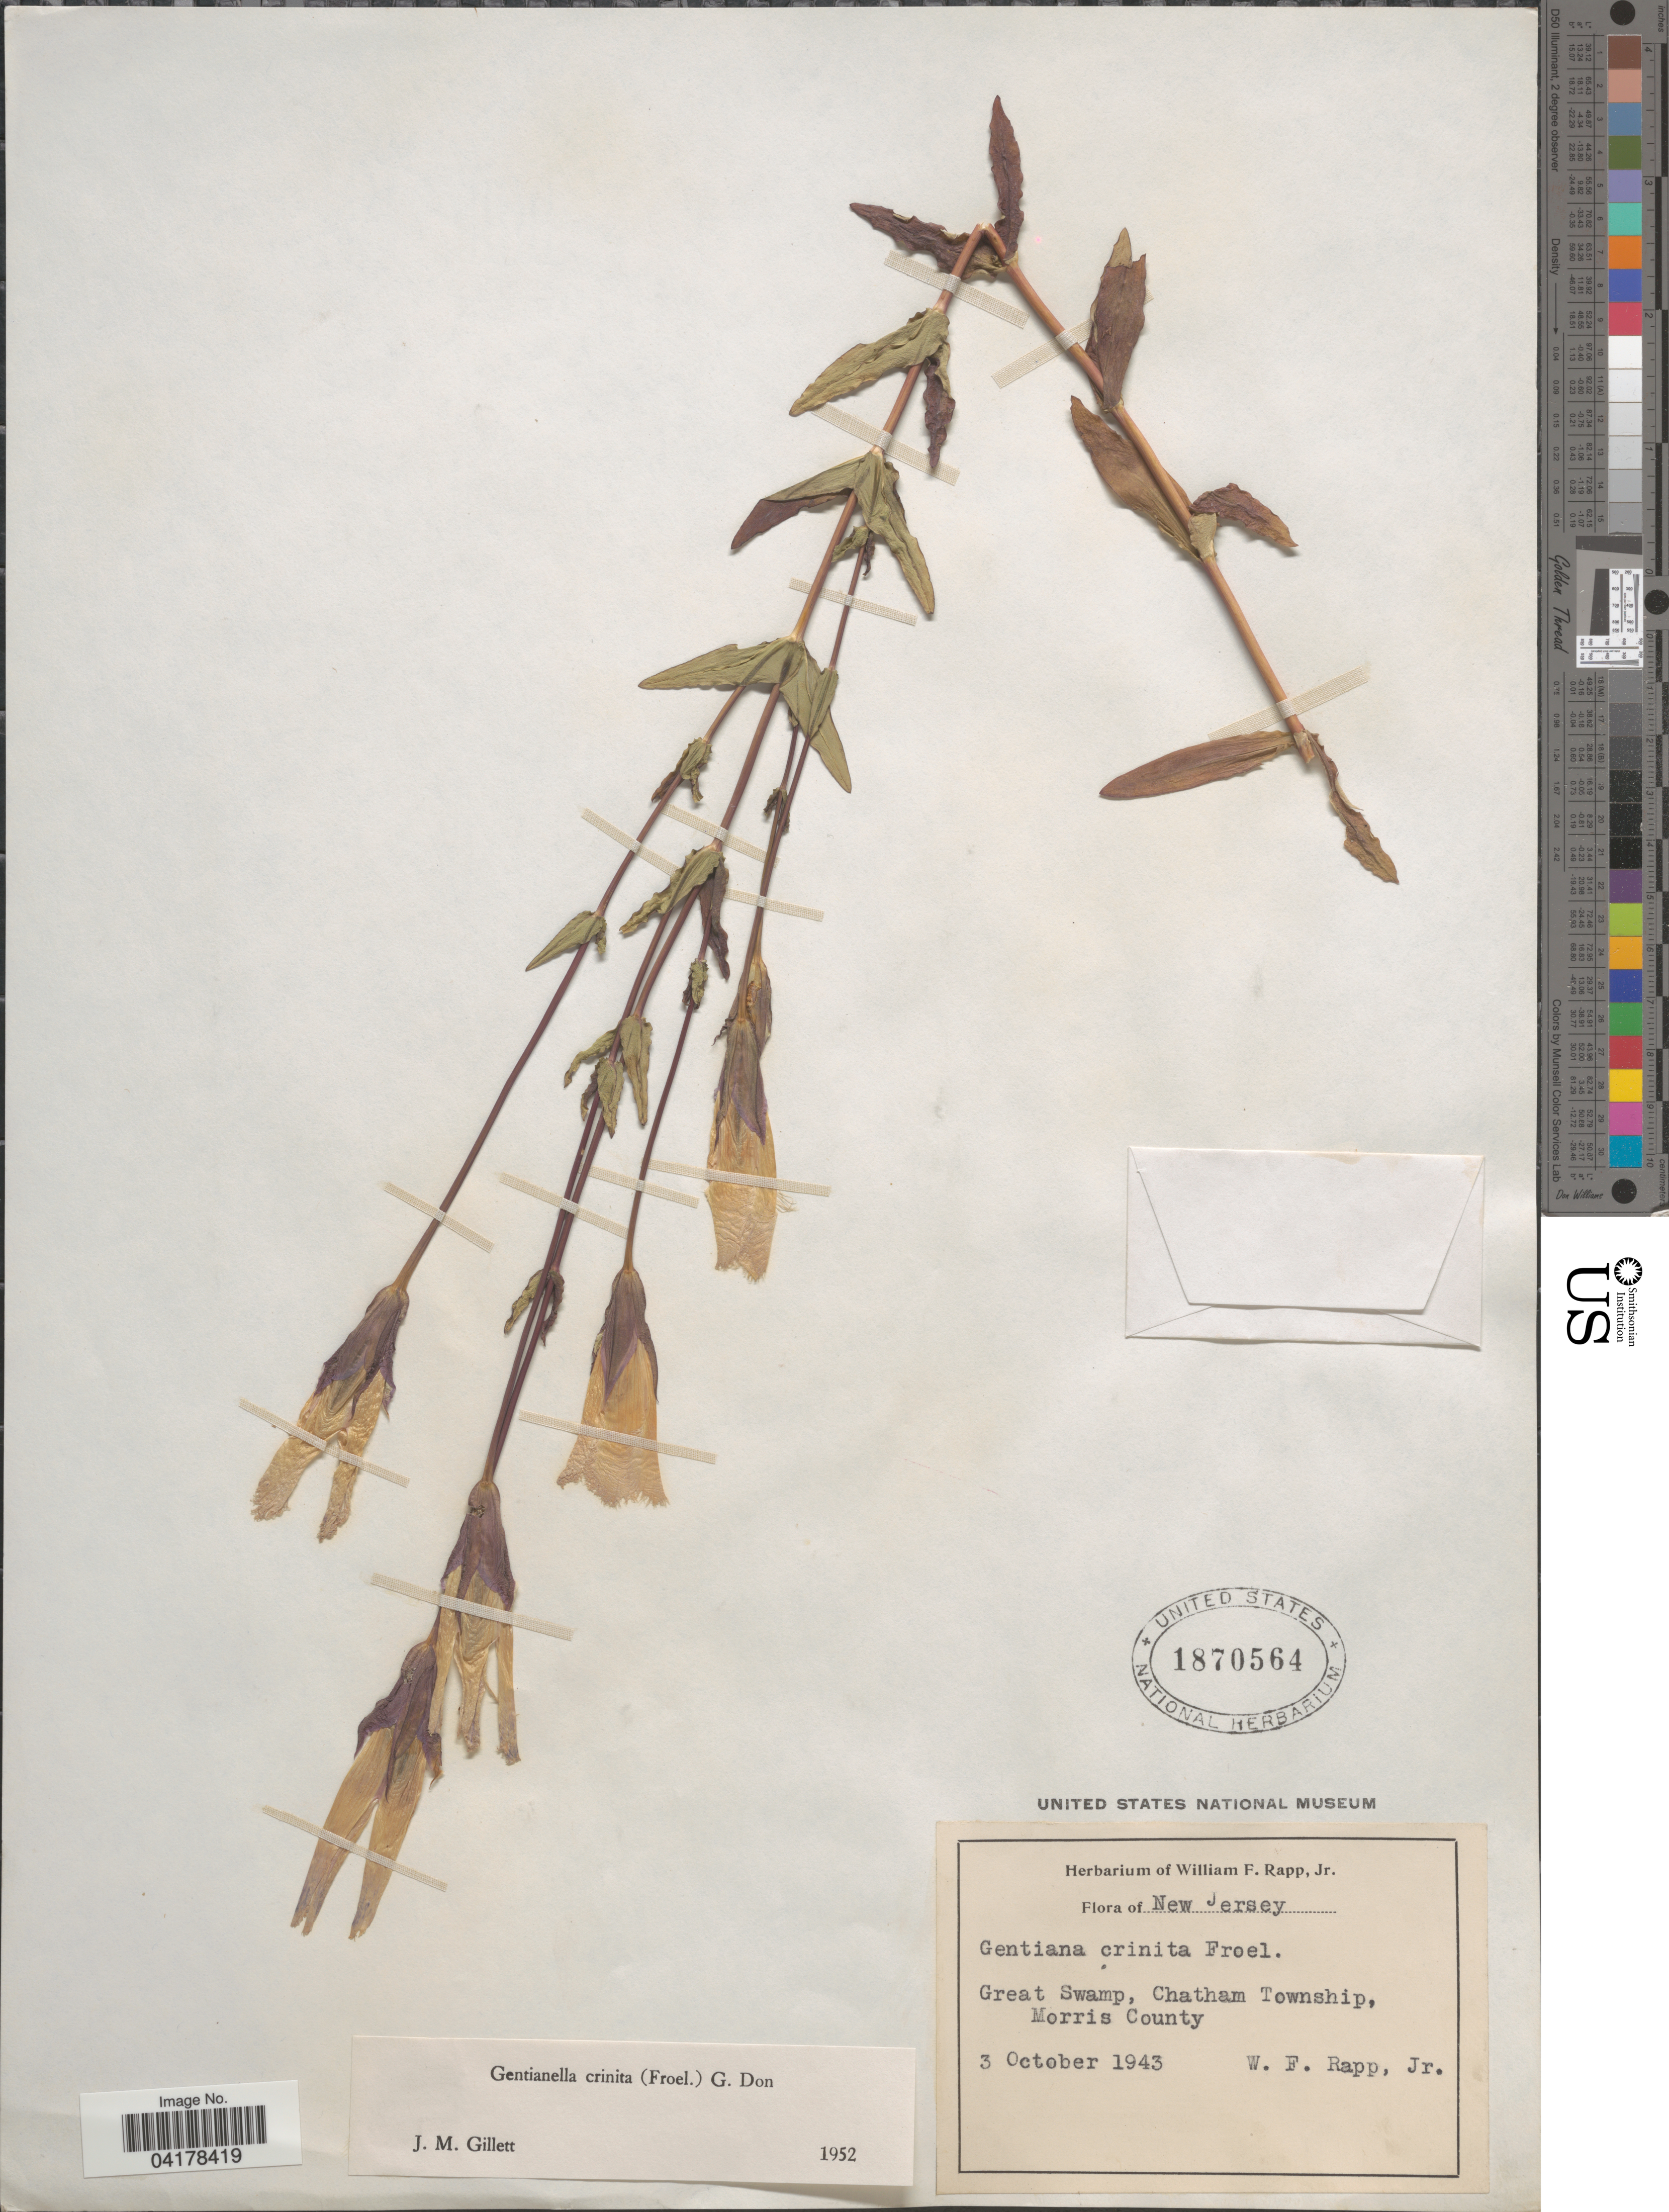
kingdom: Plantae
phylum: Tracheophyta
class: Magnoliopsida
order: Gentianales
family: Gentianaceae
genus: Gentianella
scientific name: Gentianella crinita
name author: (Froel.) G. Don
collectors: W. Rapp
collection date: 1943-10-03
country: United States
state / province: New Jersey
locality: Great Swamp, Chatham Township, Morris County.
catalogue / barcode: US 1870564